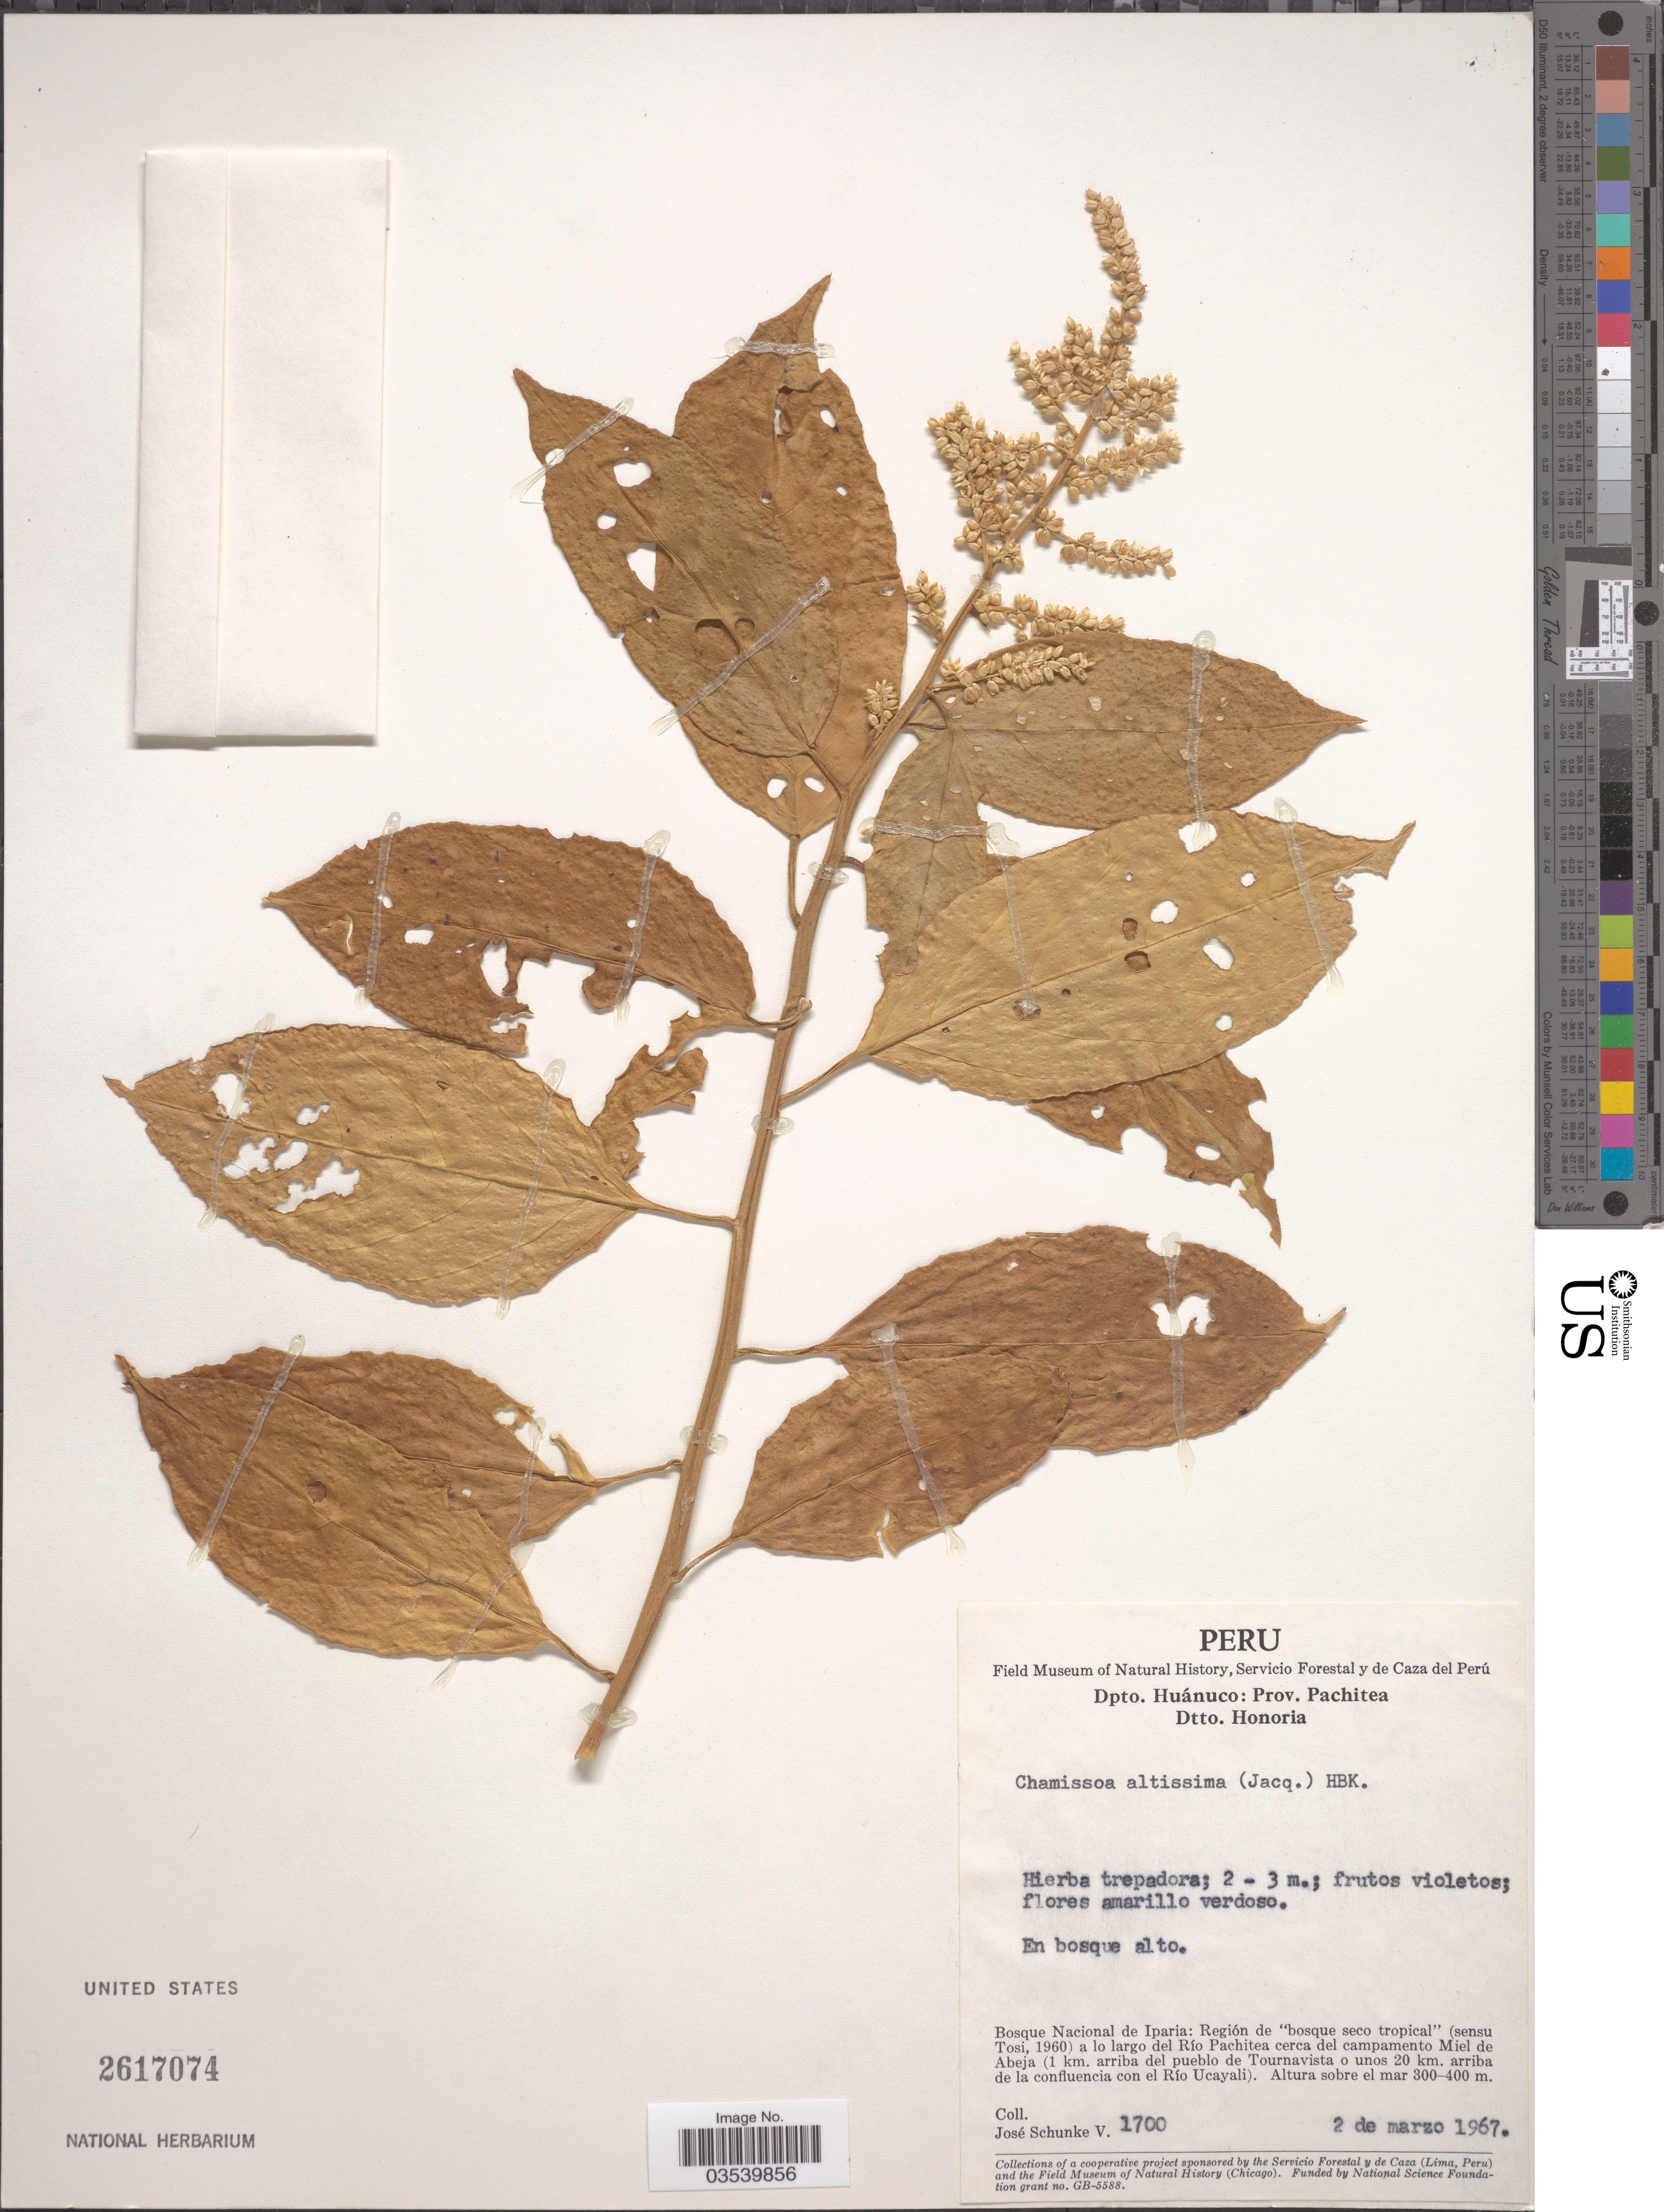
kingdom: Plantae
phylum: Tracheophyta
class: Magnoliopsida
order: Caryophyllales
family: Amaranthaceae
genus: Chamissoa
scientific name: Chamissoa altissima var. altissima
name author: (Jacq.) Kunth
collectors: J. Schunke Vigo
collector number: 1700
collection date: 1967-03-02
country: Peru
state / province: Huánuco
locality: Dpto. Huánuco: Prov. Pachitea. Dtto. Honoria. En bosque alto. Bosque Nacional de Iparia: Región de "bosque seco tropical" (sensu Tosi, 1960) a lo largo del Río Pachitea cerca del campamento Miel de Abeja (1 km. arriba del pueblo de Tournavista o unos 20 km. arriba de la confluencia con el Río Ucayali).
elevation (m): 300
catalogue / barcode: US 2617074